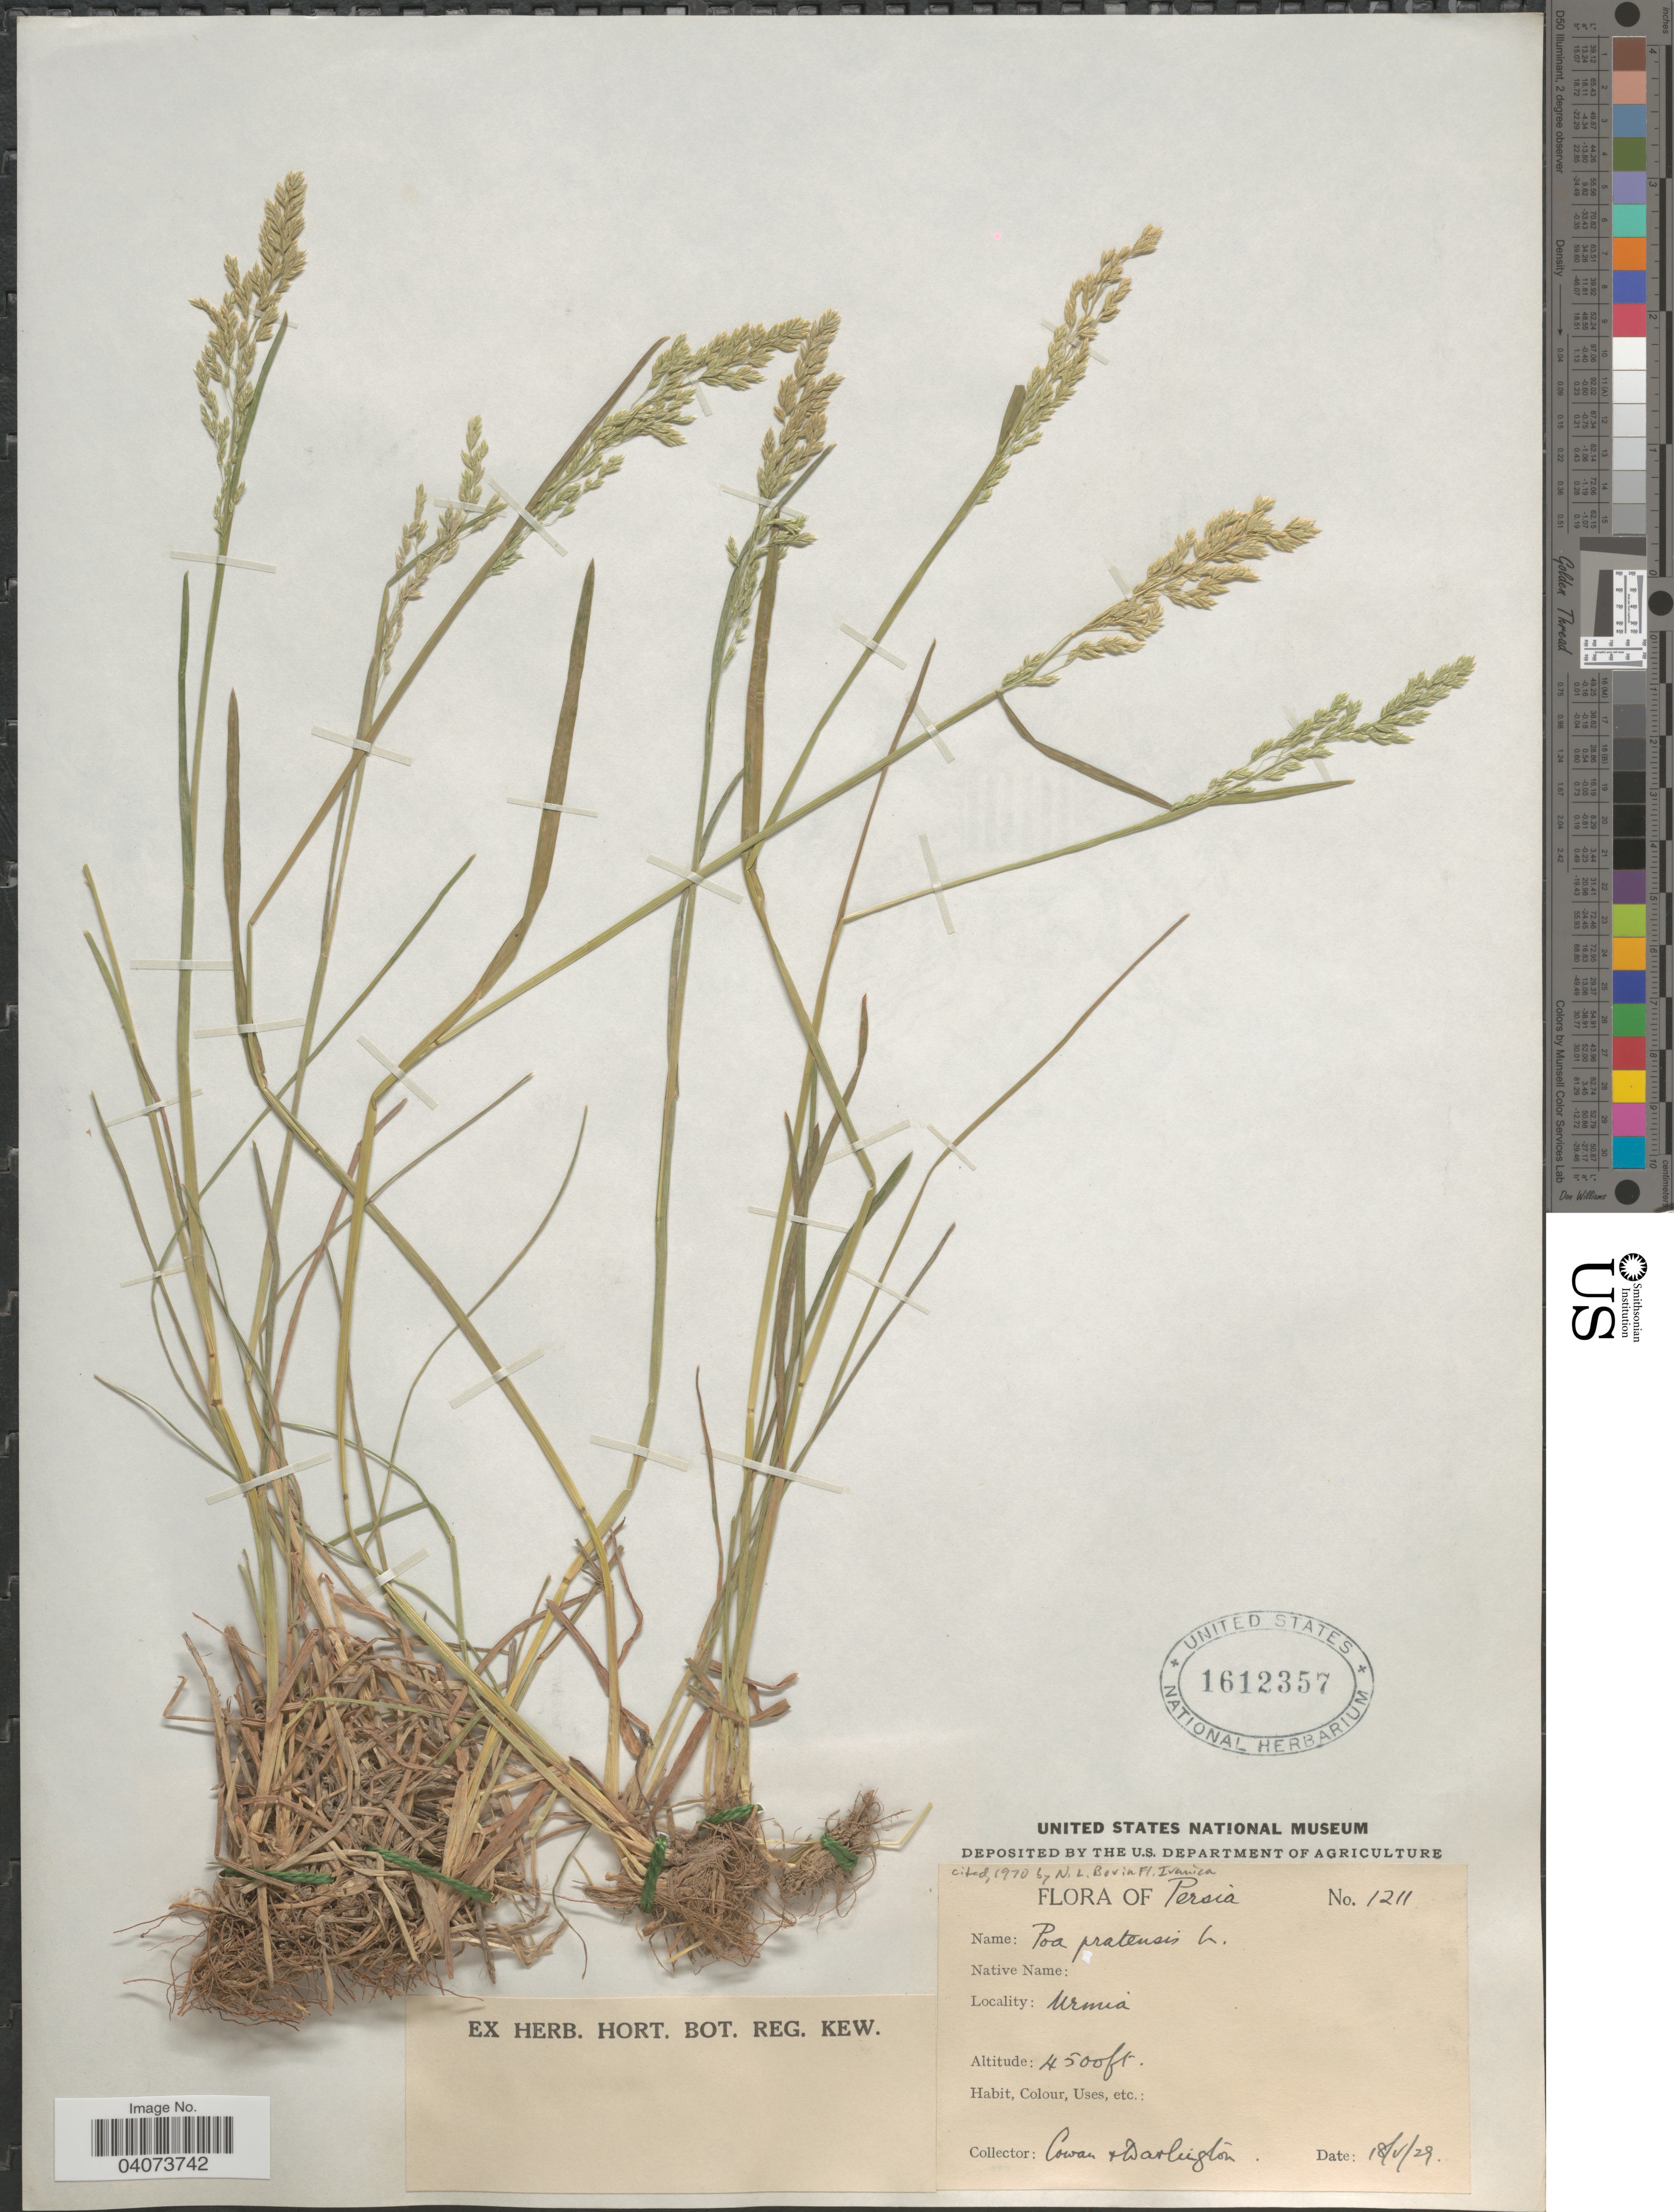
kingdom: Plantae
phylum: Tracheophyta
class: Liliopsida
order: Poales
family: Poaceae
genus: Poa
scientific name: Poa pratensis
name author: L.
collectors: Cowan & Darlington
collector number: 1211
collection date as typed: Transcribed d/m/y: 18/5/29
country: Iran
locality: Persia. Urmia.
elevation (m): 1372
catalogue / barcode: US 1612357